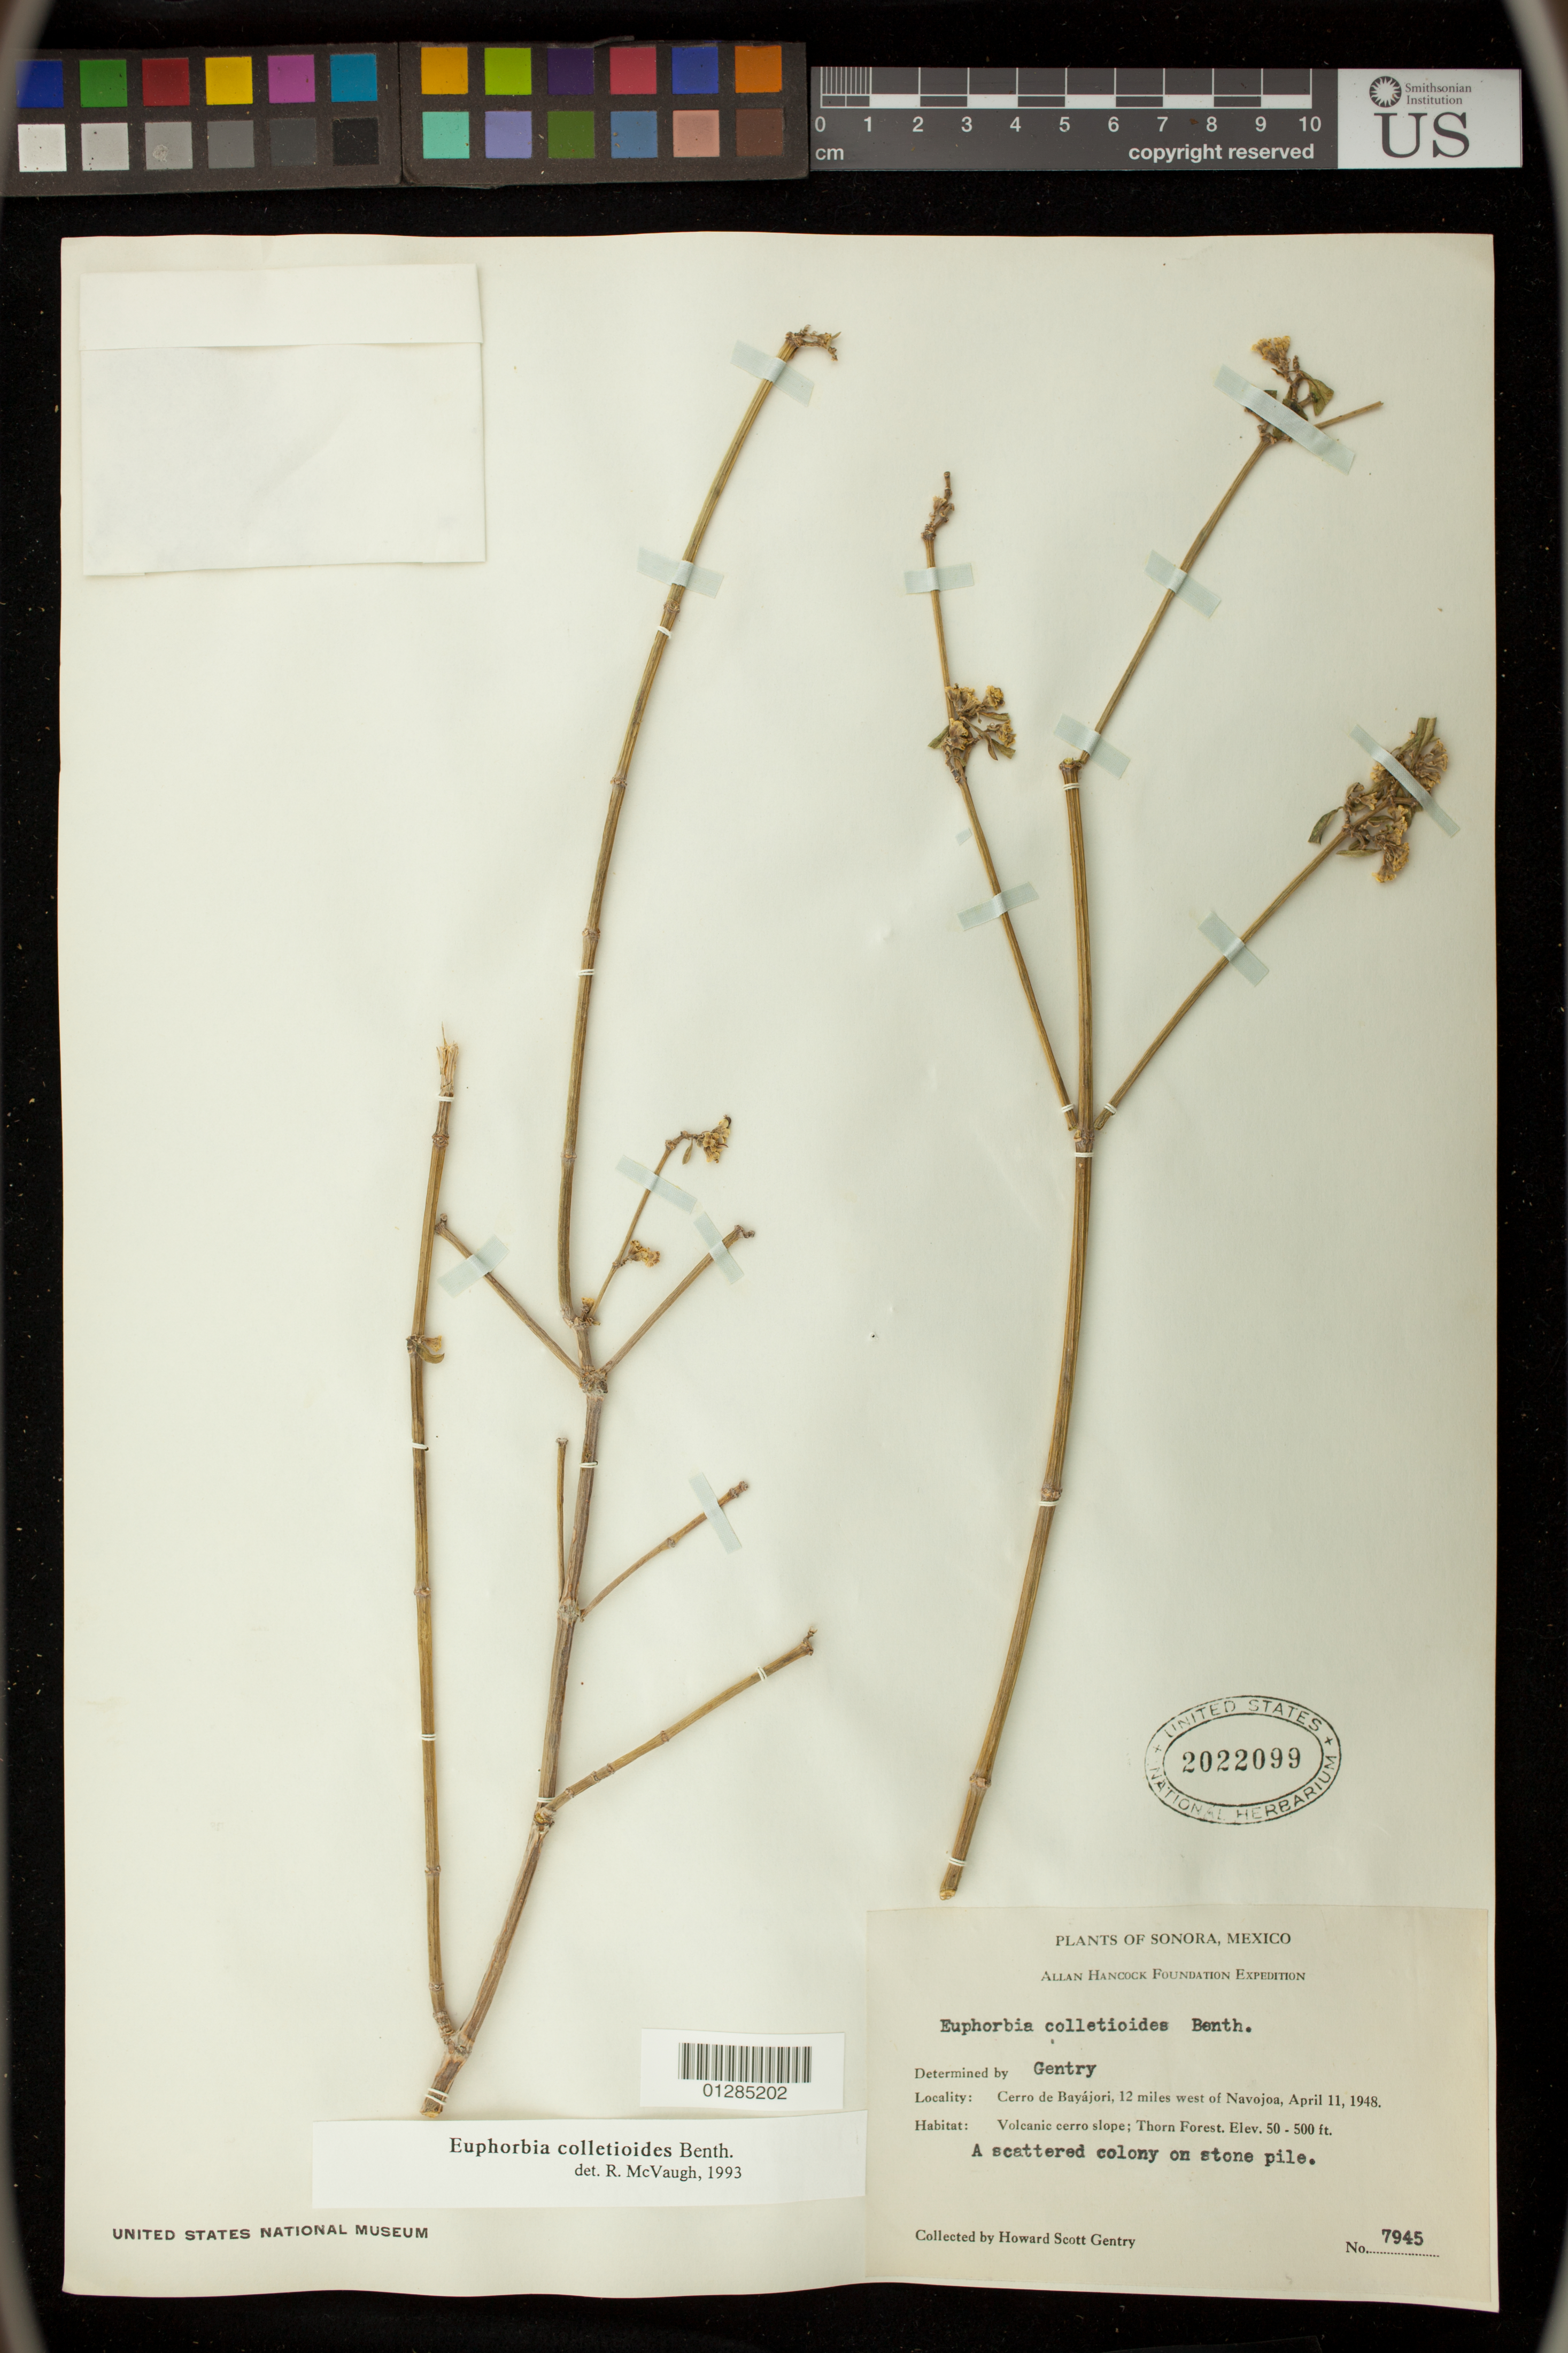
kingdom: Plantae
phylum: Tracheophyta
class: Magnoliopsida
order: Malpighiales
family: Euphorbiaceae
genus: Euphorbia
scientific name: Euphorbia colletioides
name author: Benth.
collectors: H. S. Gentry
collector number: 7945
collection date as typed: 11 Apr 1948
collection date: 1948-04-11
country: Mexico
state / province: Sonora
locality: Cerro de Bayájori, 12 miles west of Navojoa.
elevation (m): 15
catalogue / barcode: US 2022099